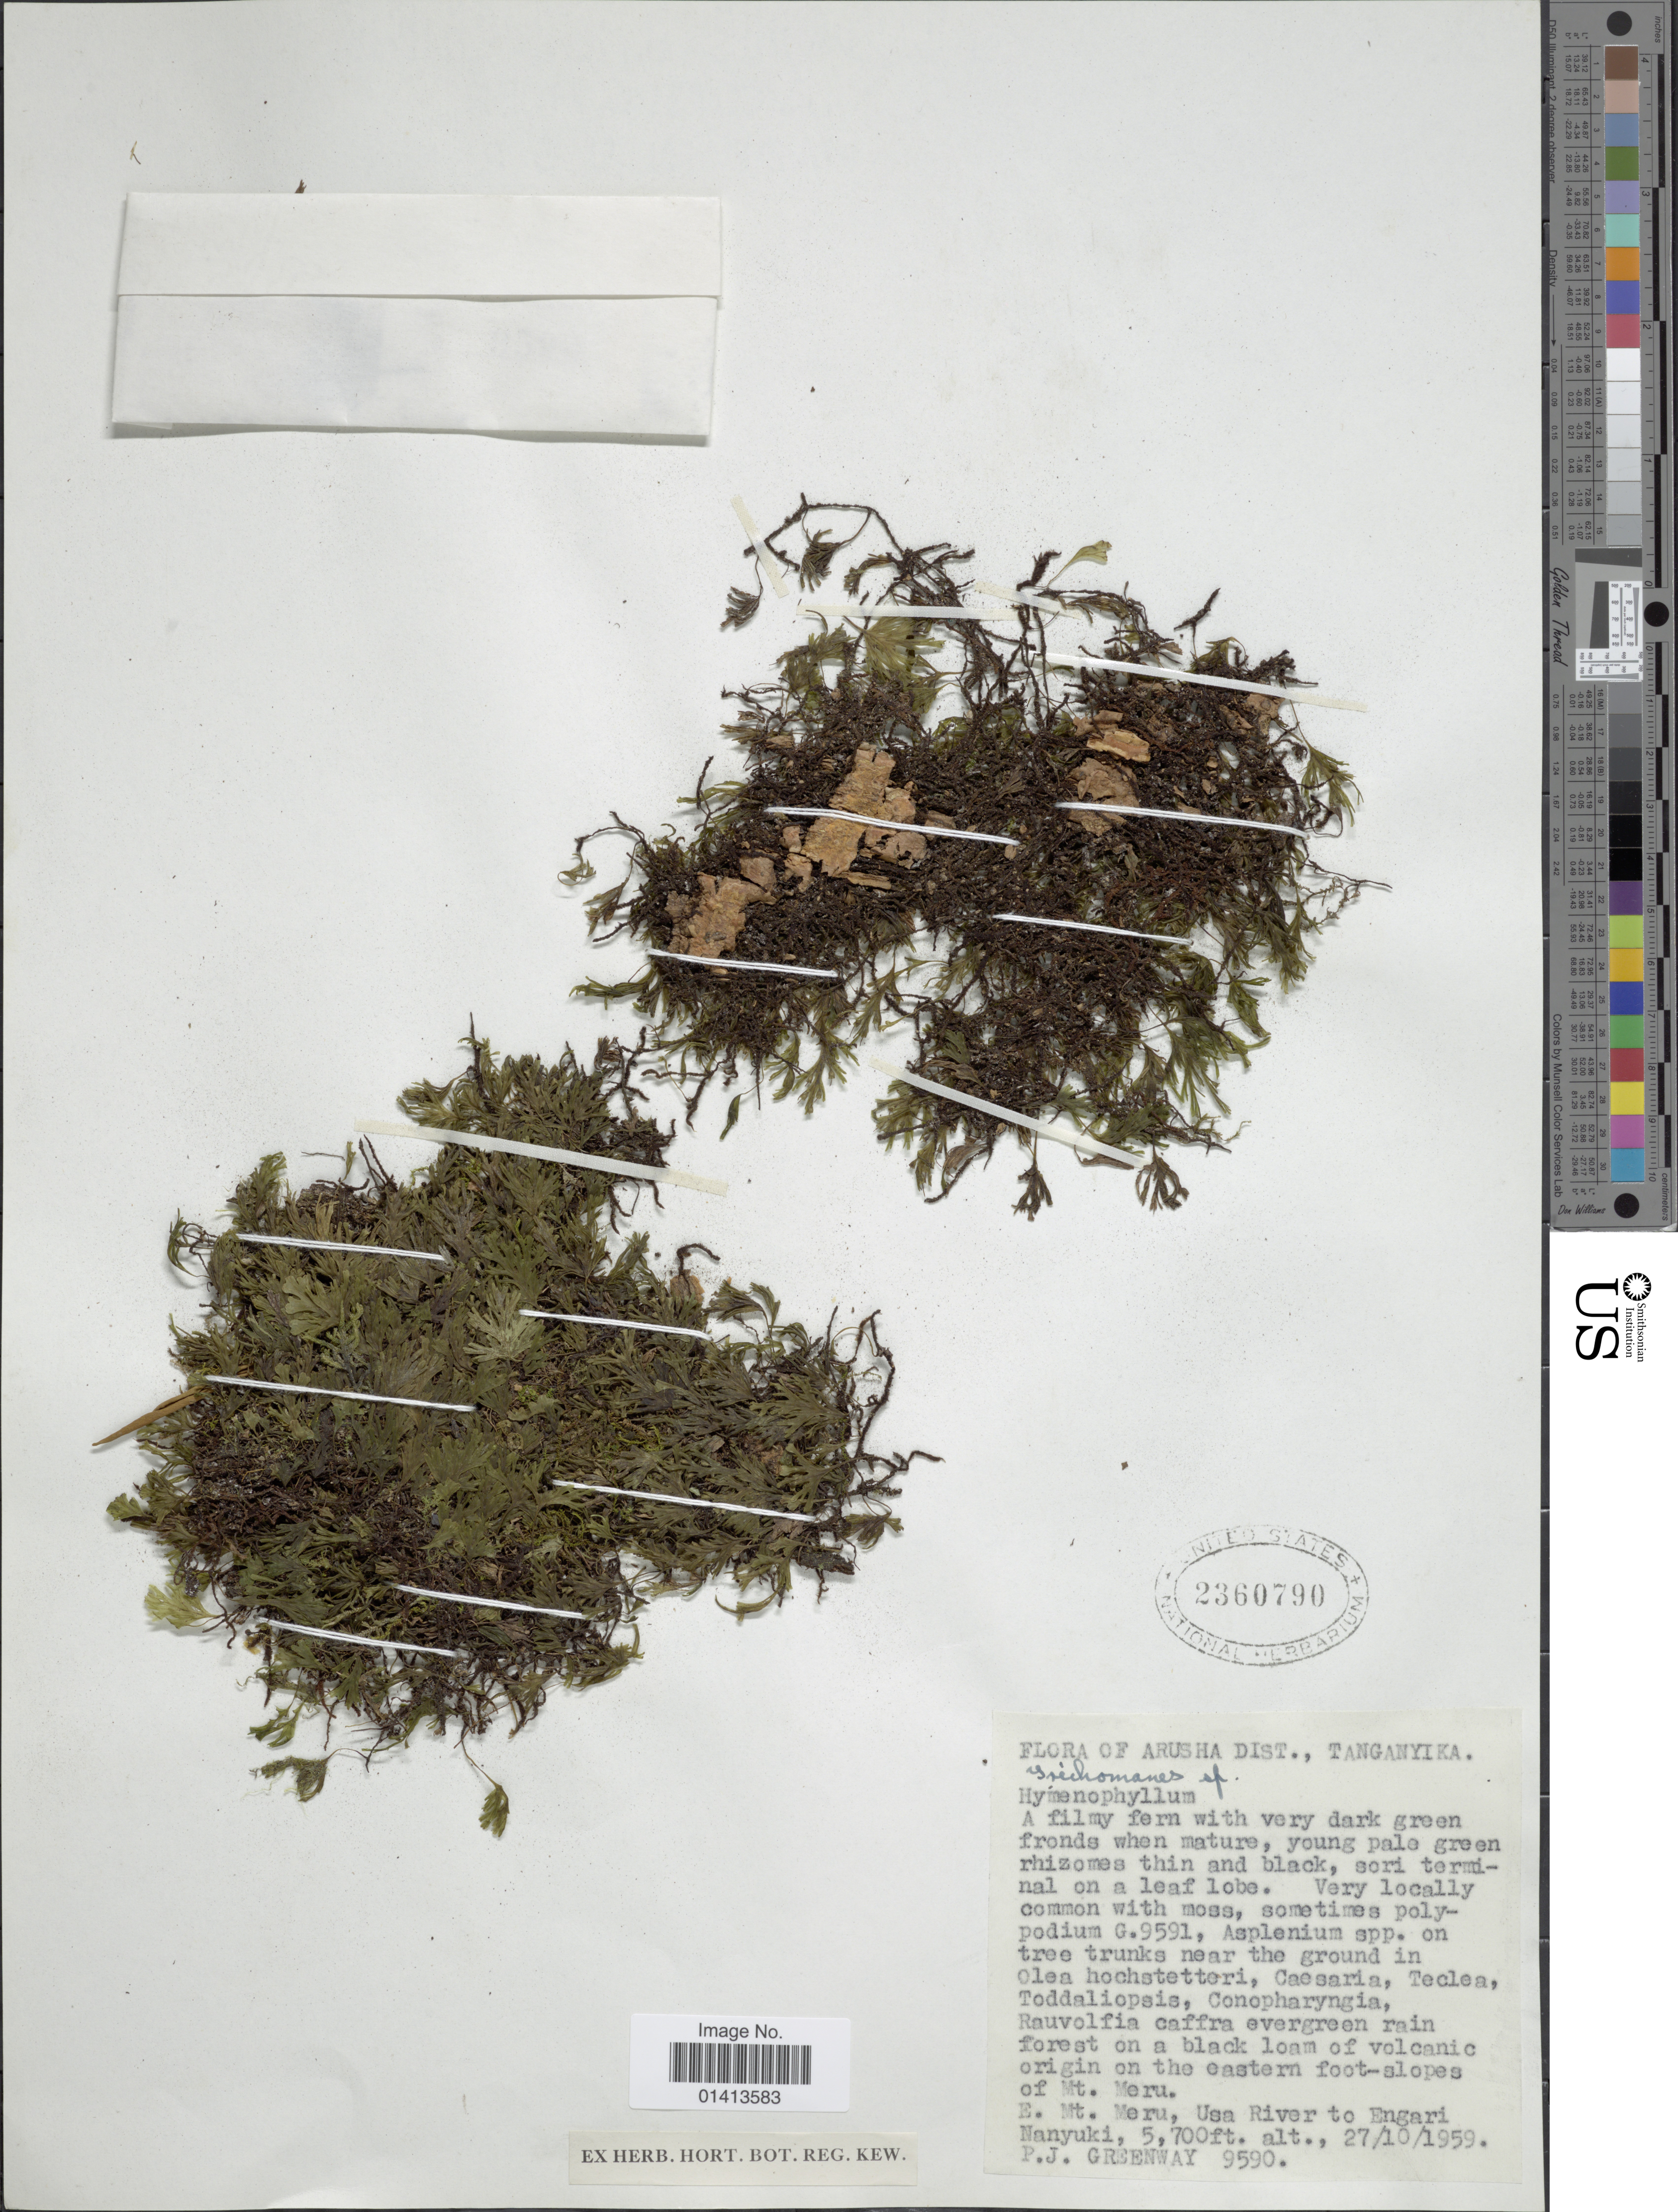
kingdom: Plantae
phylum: Tracheophyta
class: Polypodiopsida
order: Hymenophyllales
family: Hymenophyllaceae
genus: Crepidomanes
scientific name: Crepidomanes sp.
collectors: P. J. Greenway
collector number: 9590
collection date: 1959-10-27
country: Tanzania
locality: Arusha Dist., Tanganyika, on the eastern foot-slopes of Mt Meru, E. Mt Meru, Usa River to Engari Nanyuki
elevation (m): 1737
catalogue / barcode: US 2360790